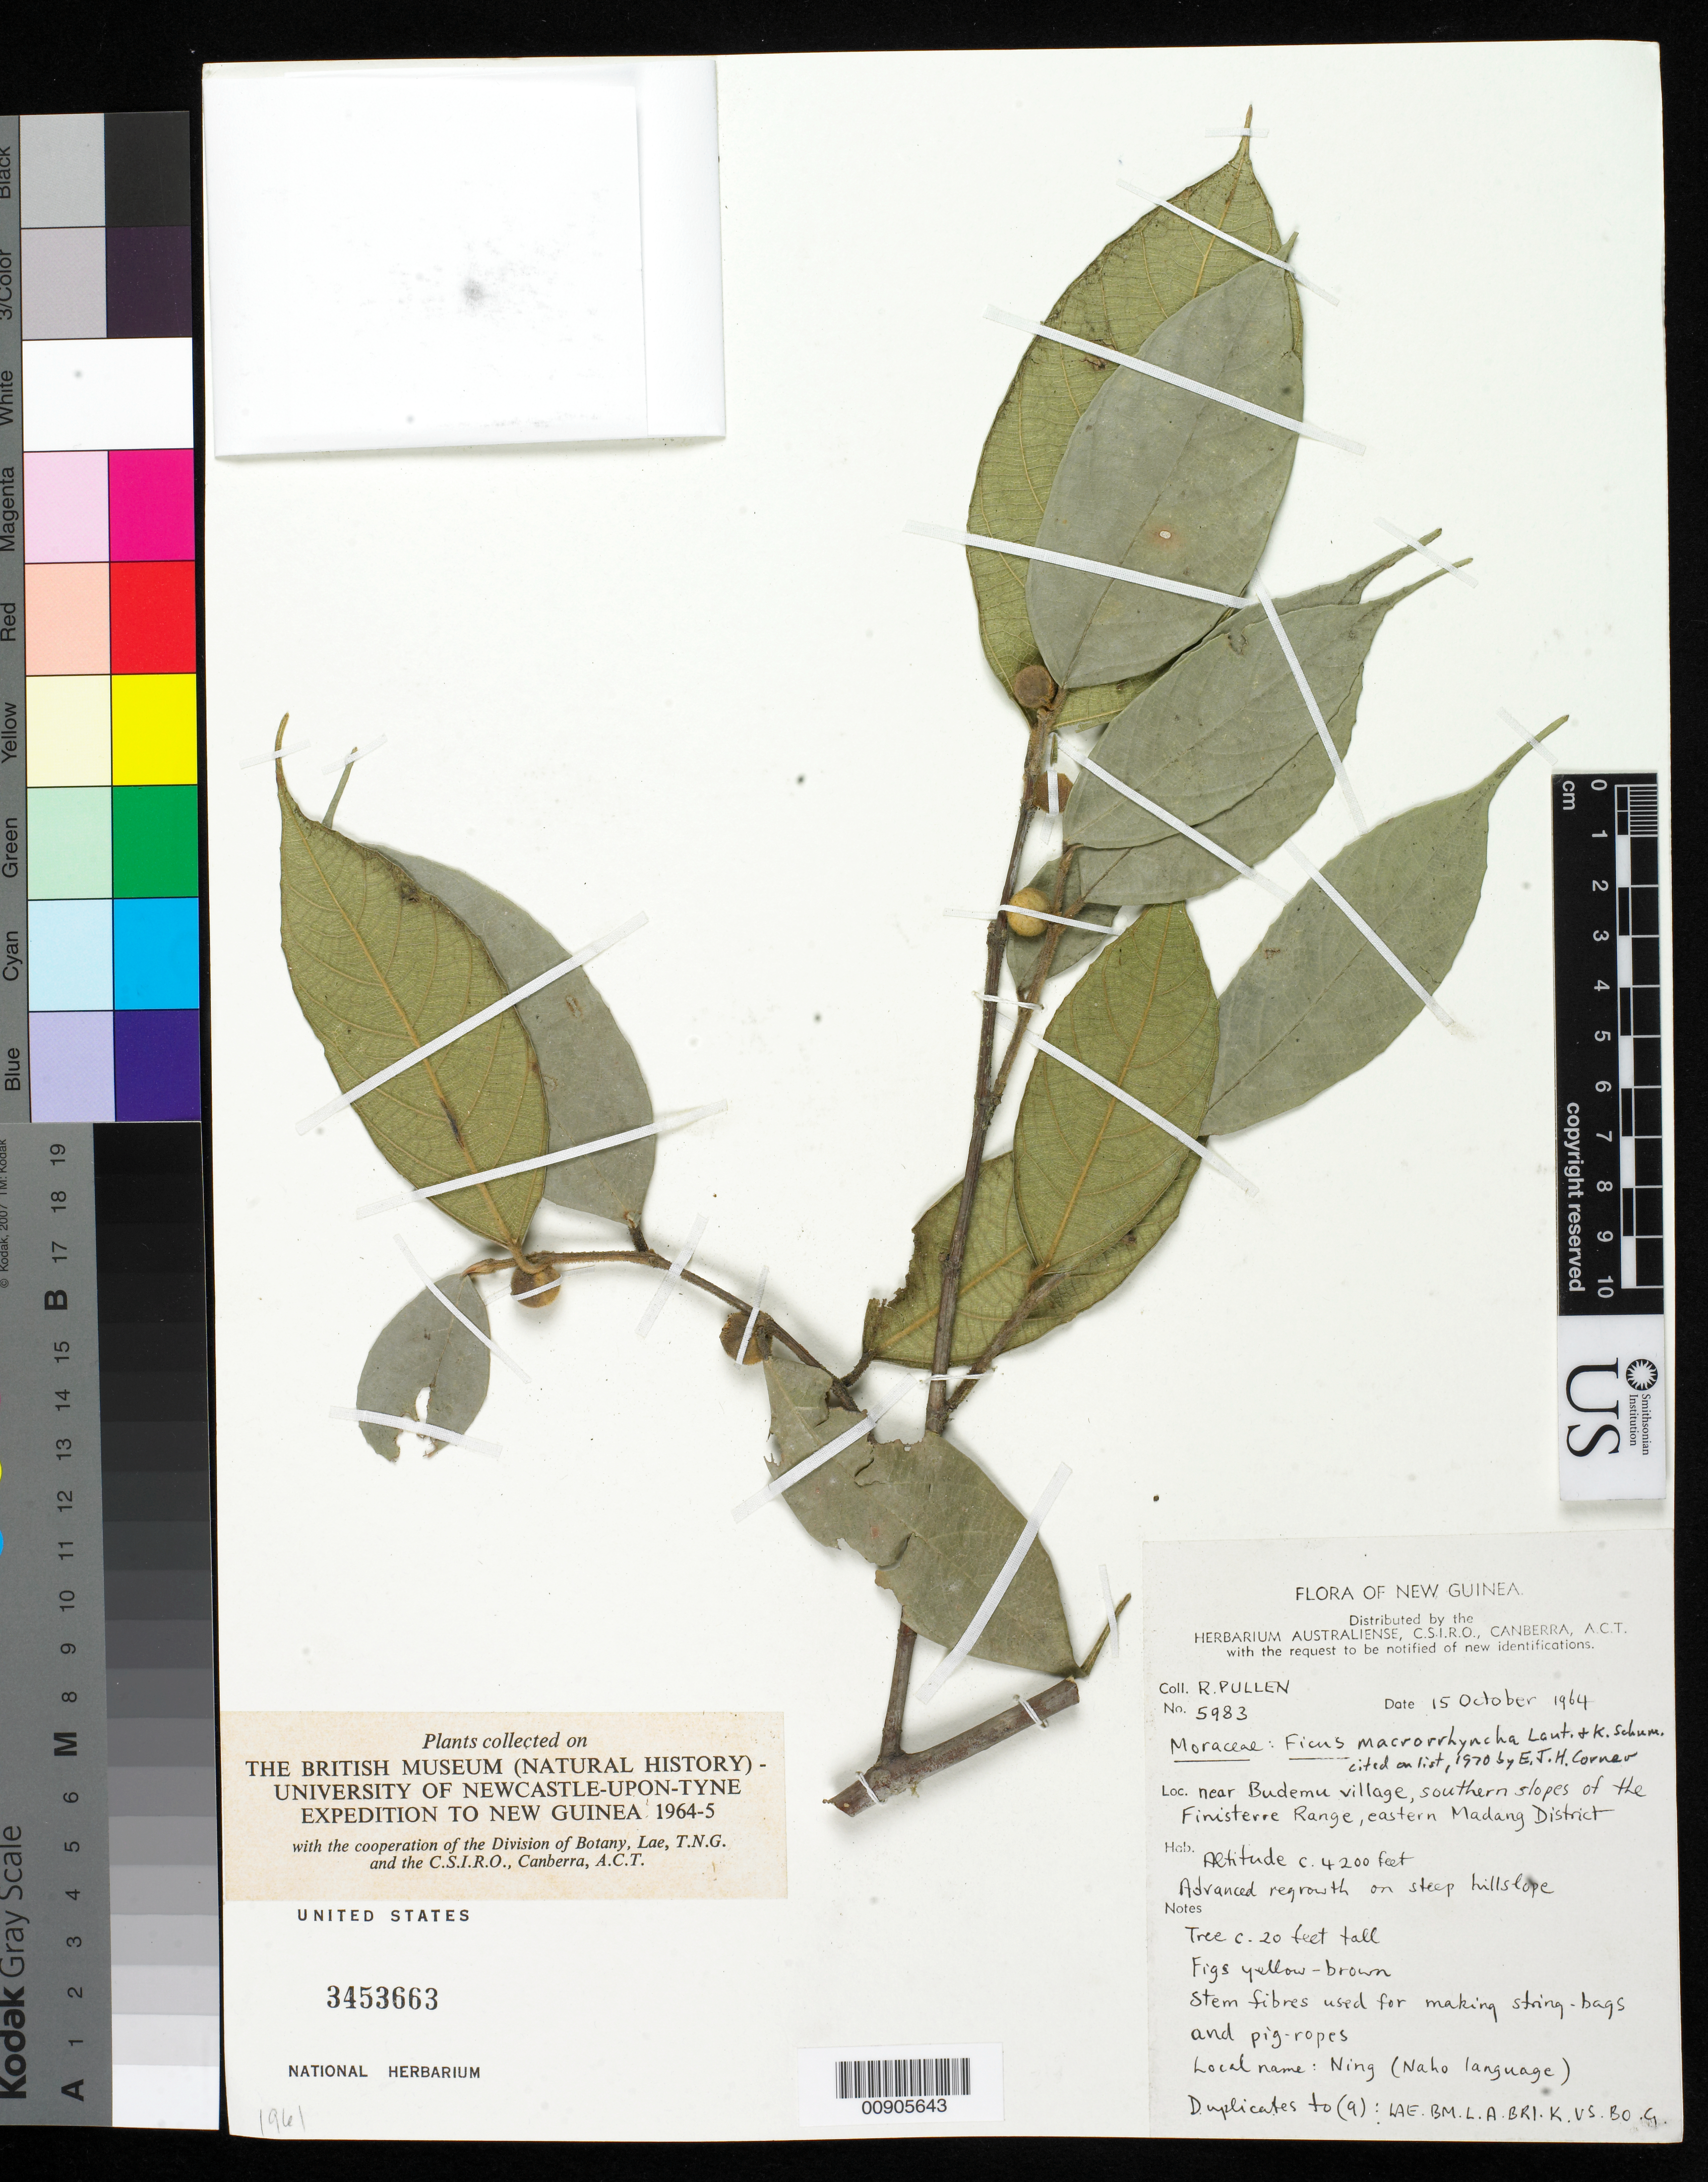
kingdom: Plantae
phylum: Tracheophyta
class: Magnoliopsida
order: Rosales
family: Moraceae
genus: Ficus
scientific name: Ficus macrorrhyncha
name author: K. Schum. & Lauterb.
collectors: R. Pullen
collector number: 5983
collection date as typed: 15 Oct 1964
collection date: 1964-10-15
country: Papua New Guinea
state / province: Madang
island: New Guinea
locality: Southern slopes of the Finisterre Range, Budemu village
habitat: Advanced regrowth on steep hillslope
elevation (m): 1280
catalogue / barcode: US 3453663